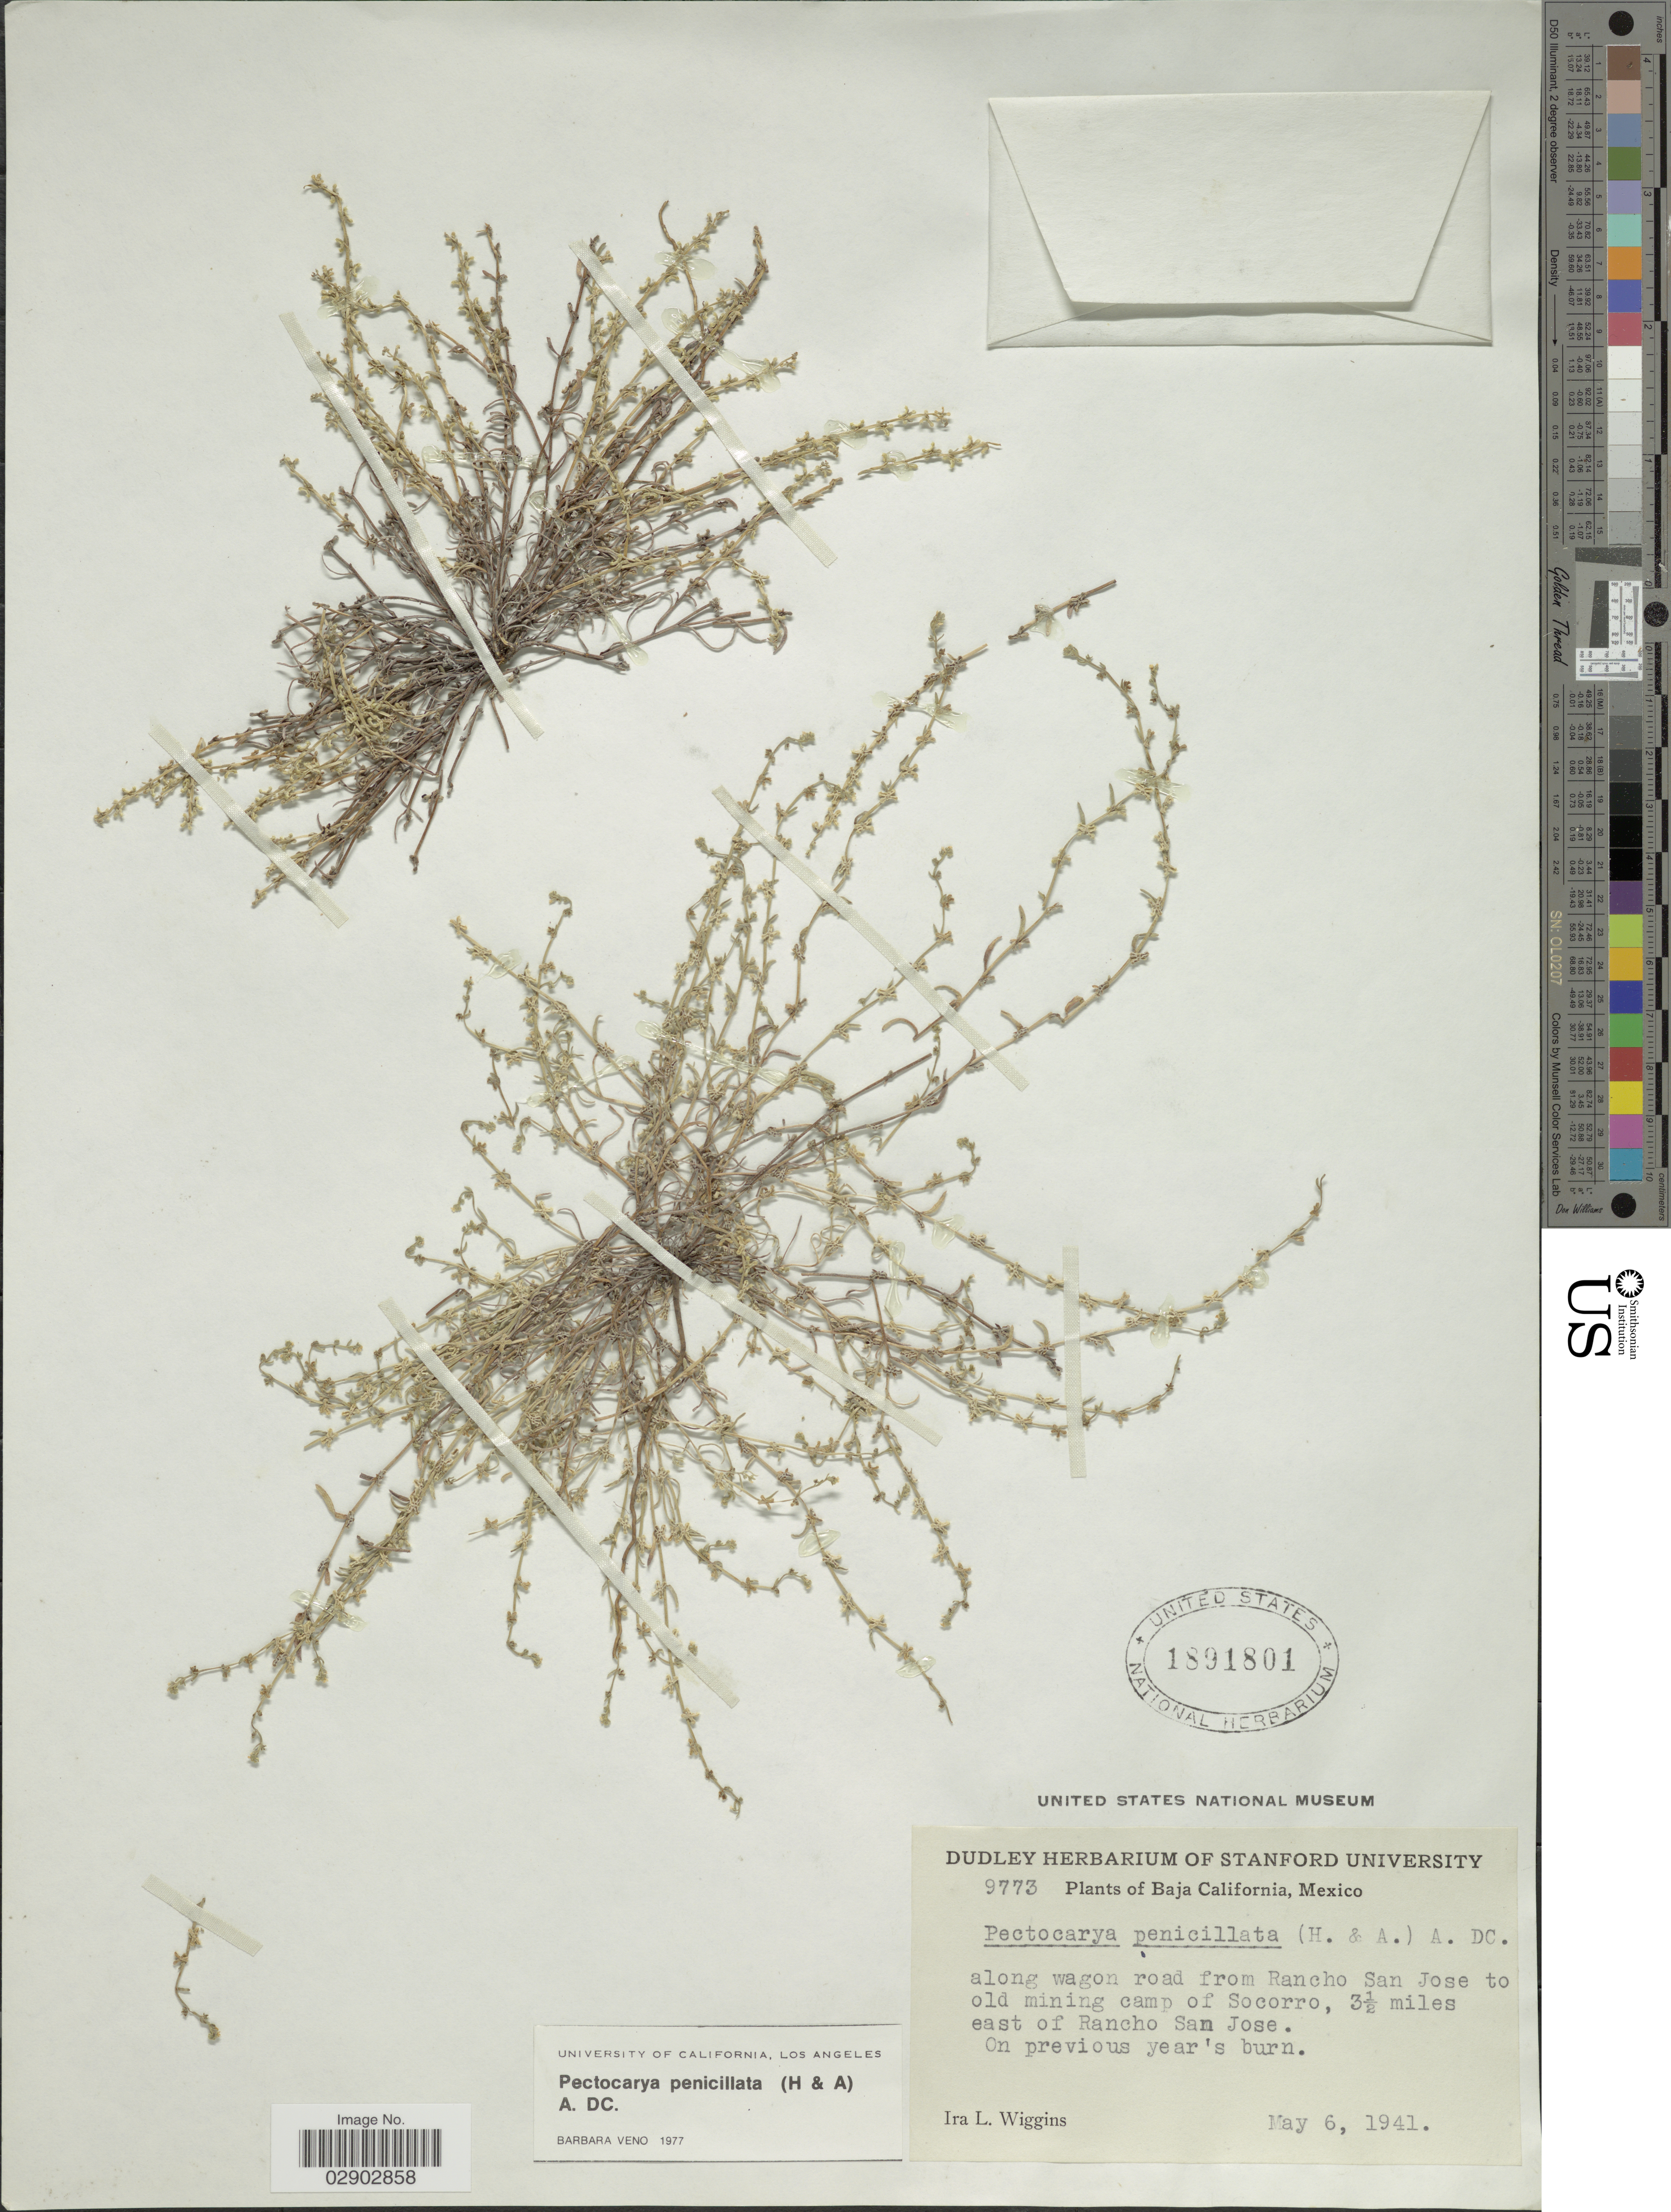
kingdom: Plantae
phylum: Tracheophyta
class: Magnoliopsida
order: Boraginales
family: Boraginaceae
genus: Pectocarya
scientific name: Pectocarya penicillata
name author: Hook. & Arn.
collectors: I. L. Wiggins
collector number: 9773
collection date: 1941-05-06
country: Mexico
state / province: Baja California Norte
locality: Along wagon road from Rancho San Jose to old mining camp of Socorro, 3½ miles east of Rancho San Jose.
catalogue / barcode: US 1891801